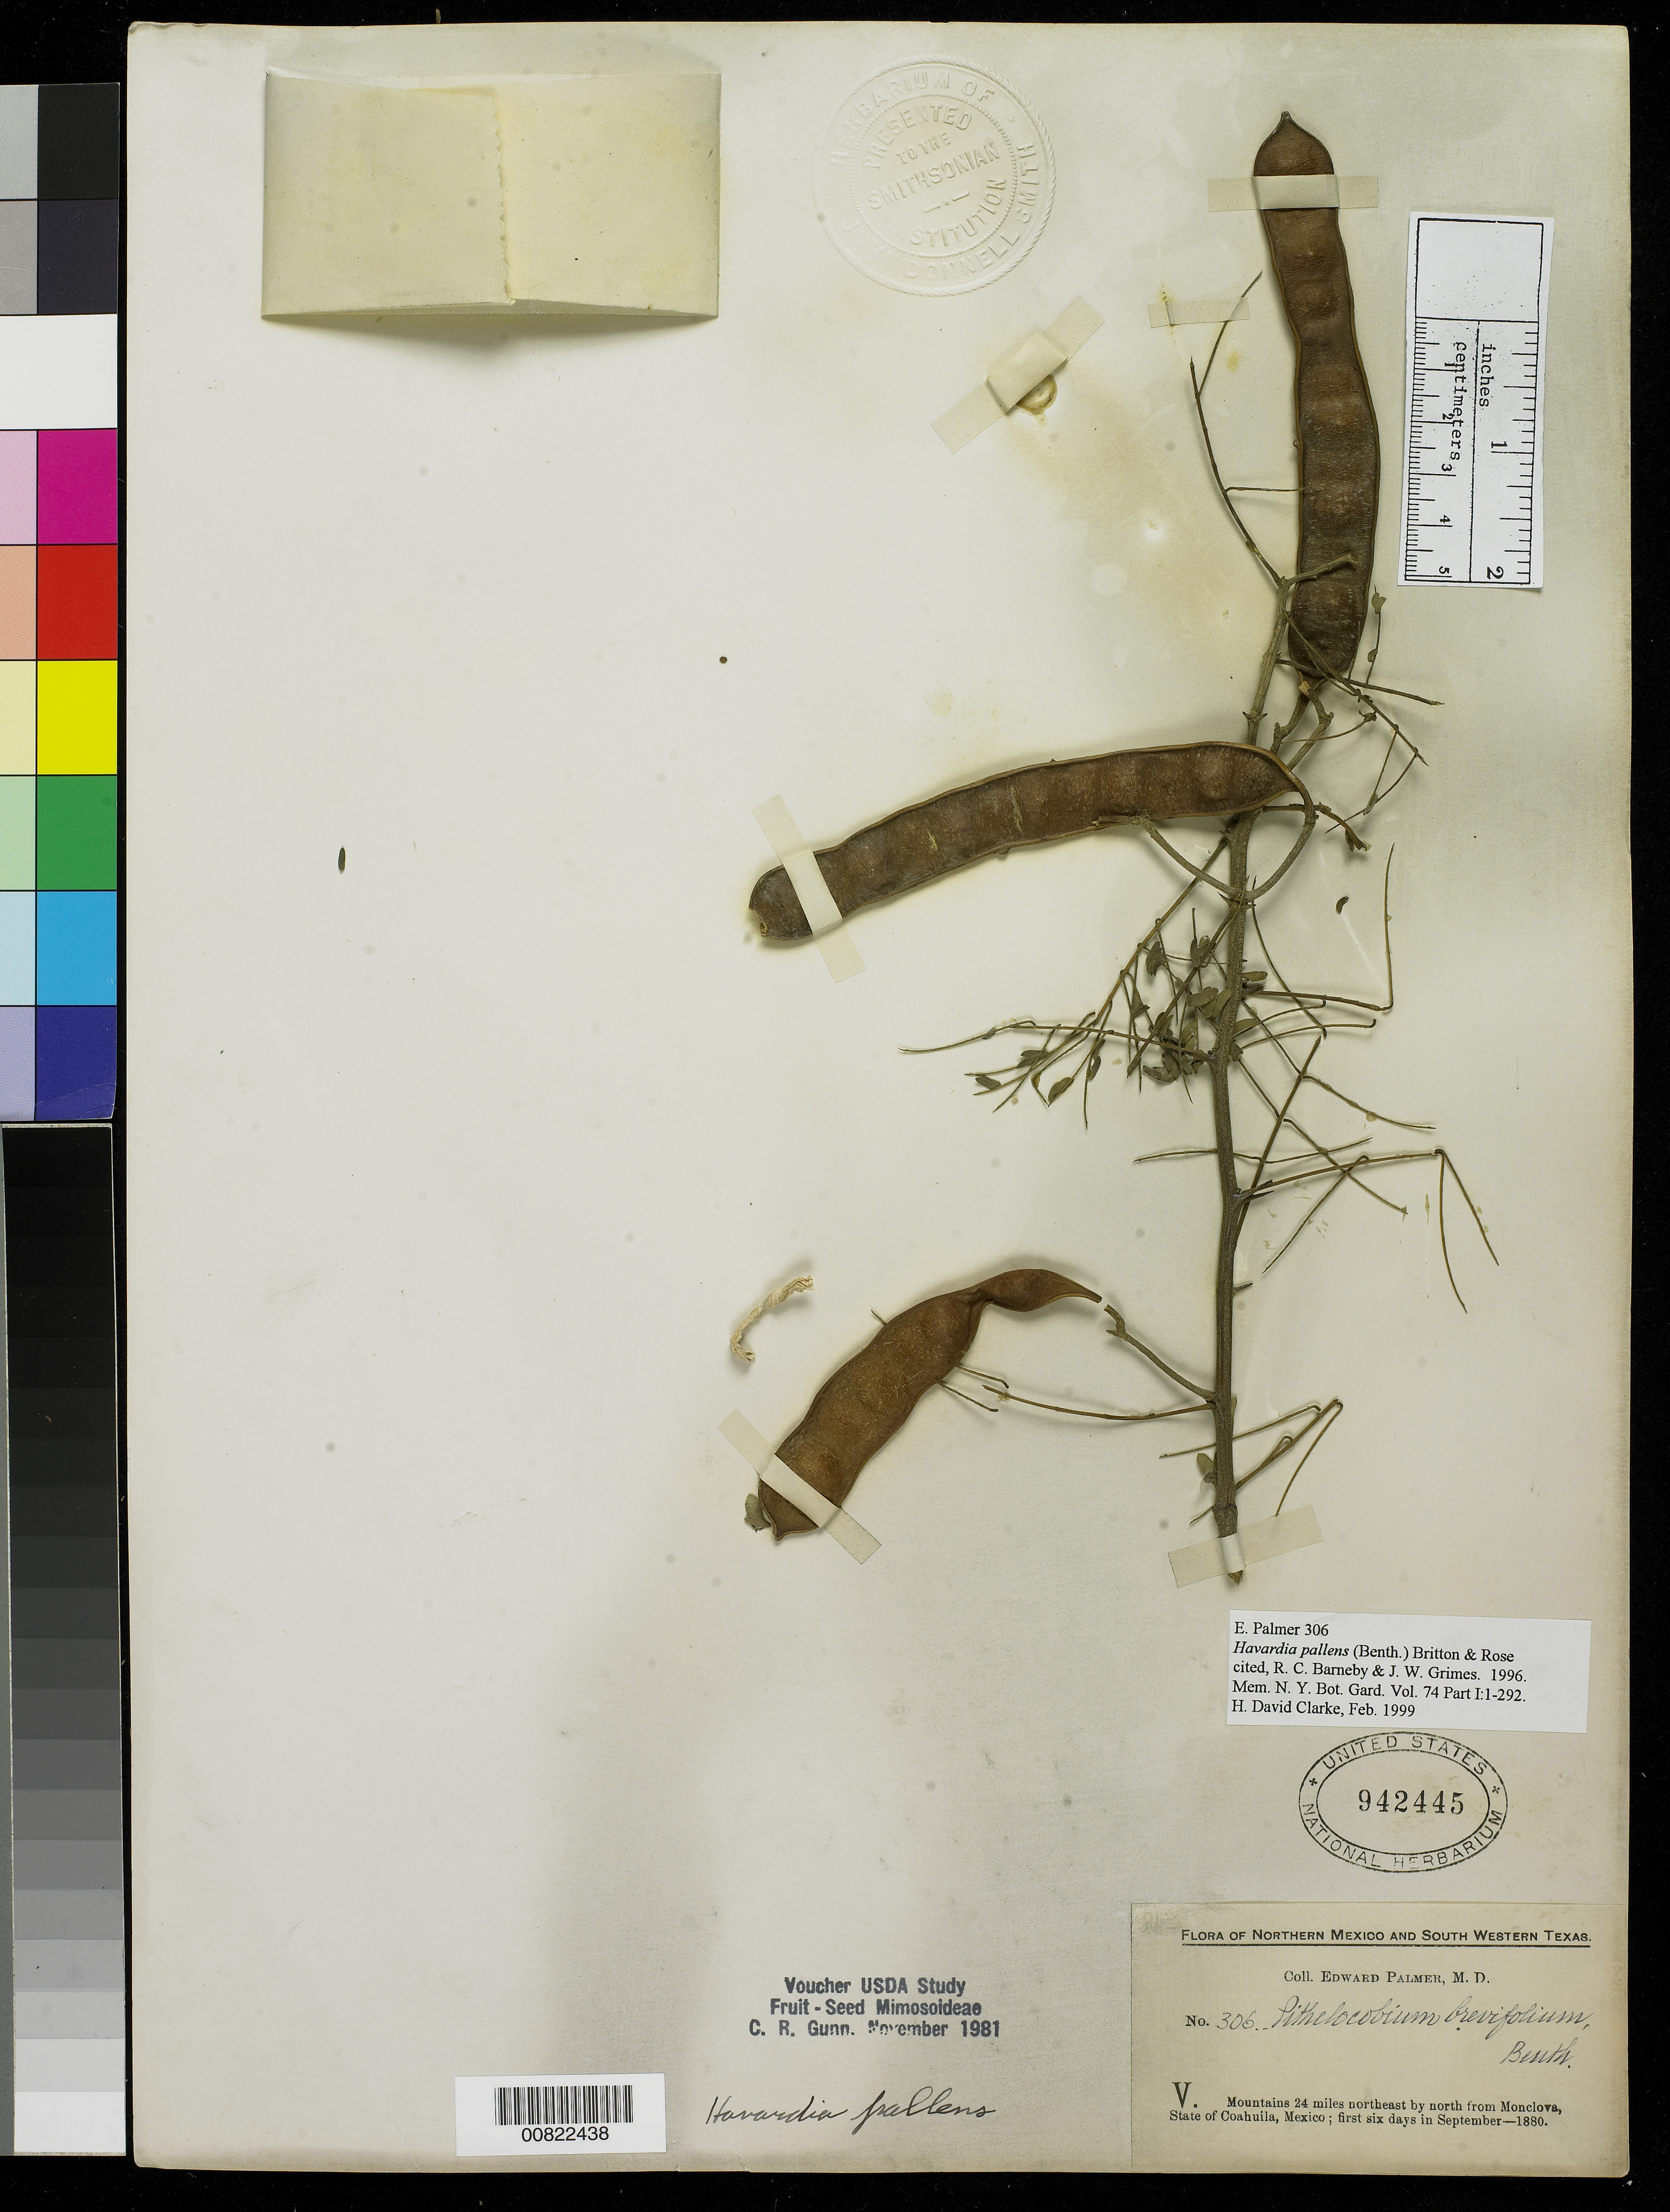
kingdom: Plantae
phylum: Tracheophyta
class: Magnoliopsida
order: Fabales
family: Fabaceae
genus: Pithecellobium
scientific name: Pithecellobium brevifolium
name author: Benth.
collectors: E. Palmer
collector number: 306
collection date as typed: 01 Sep 1880 to 06 Sep 1880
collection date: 1880-09-01/1880-09-06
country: Mexico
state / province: Coahuila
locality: V. Mountains 24 miles northeast by north from Monclova, Coahuila.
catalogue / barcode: US 942445